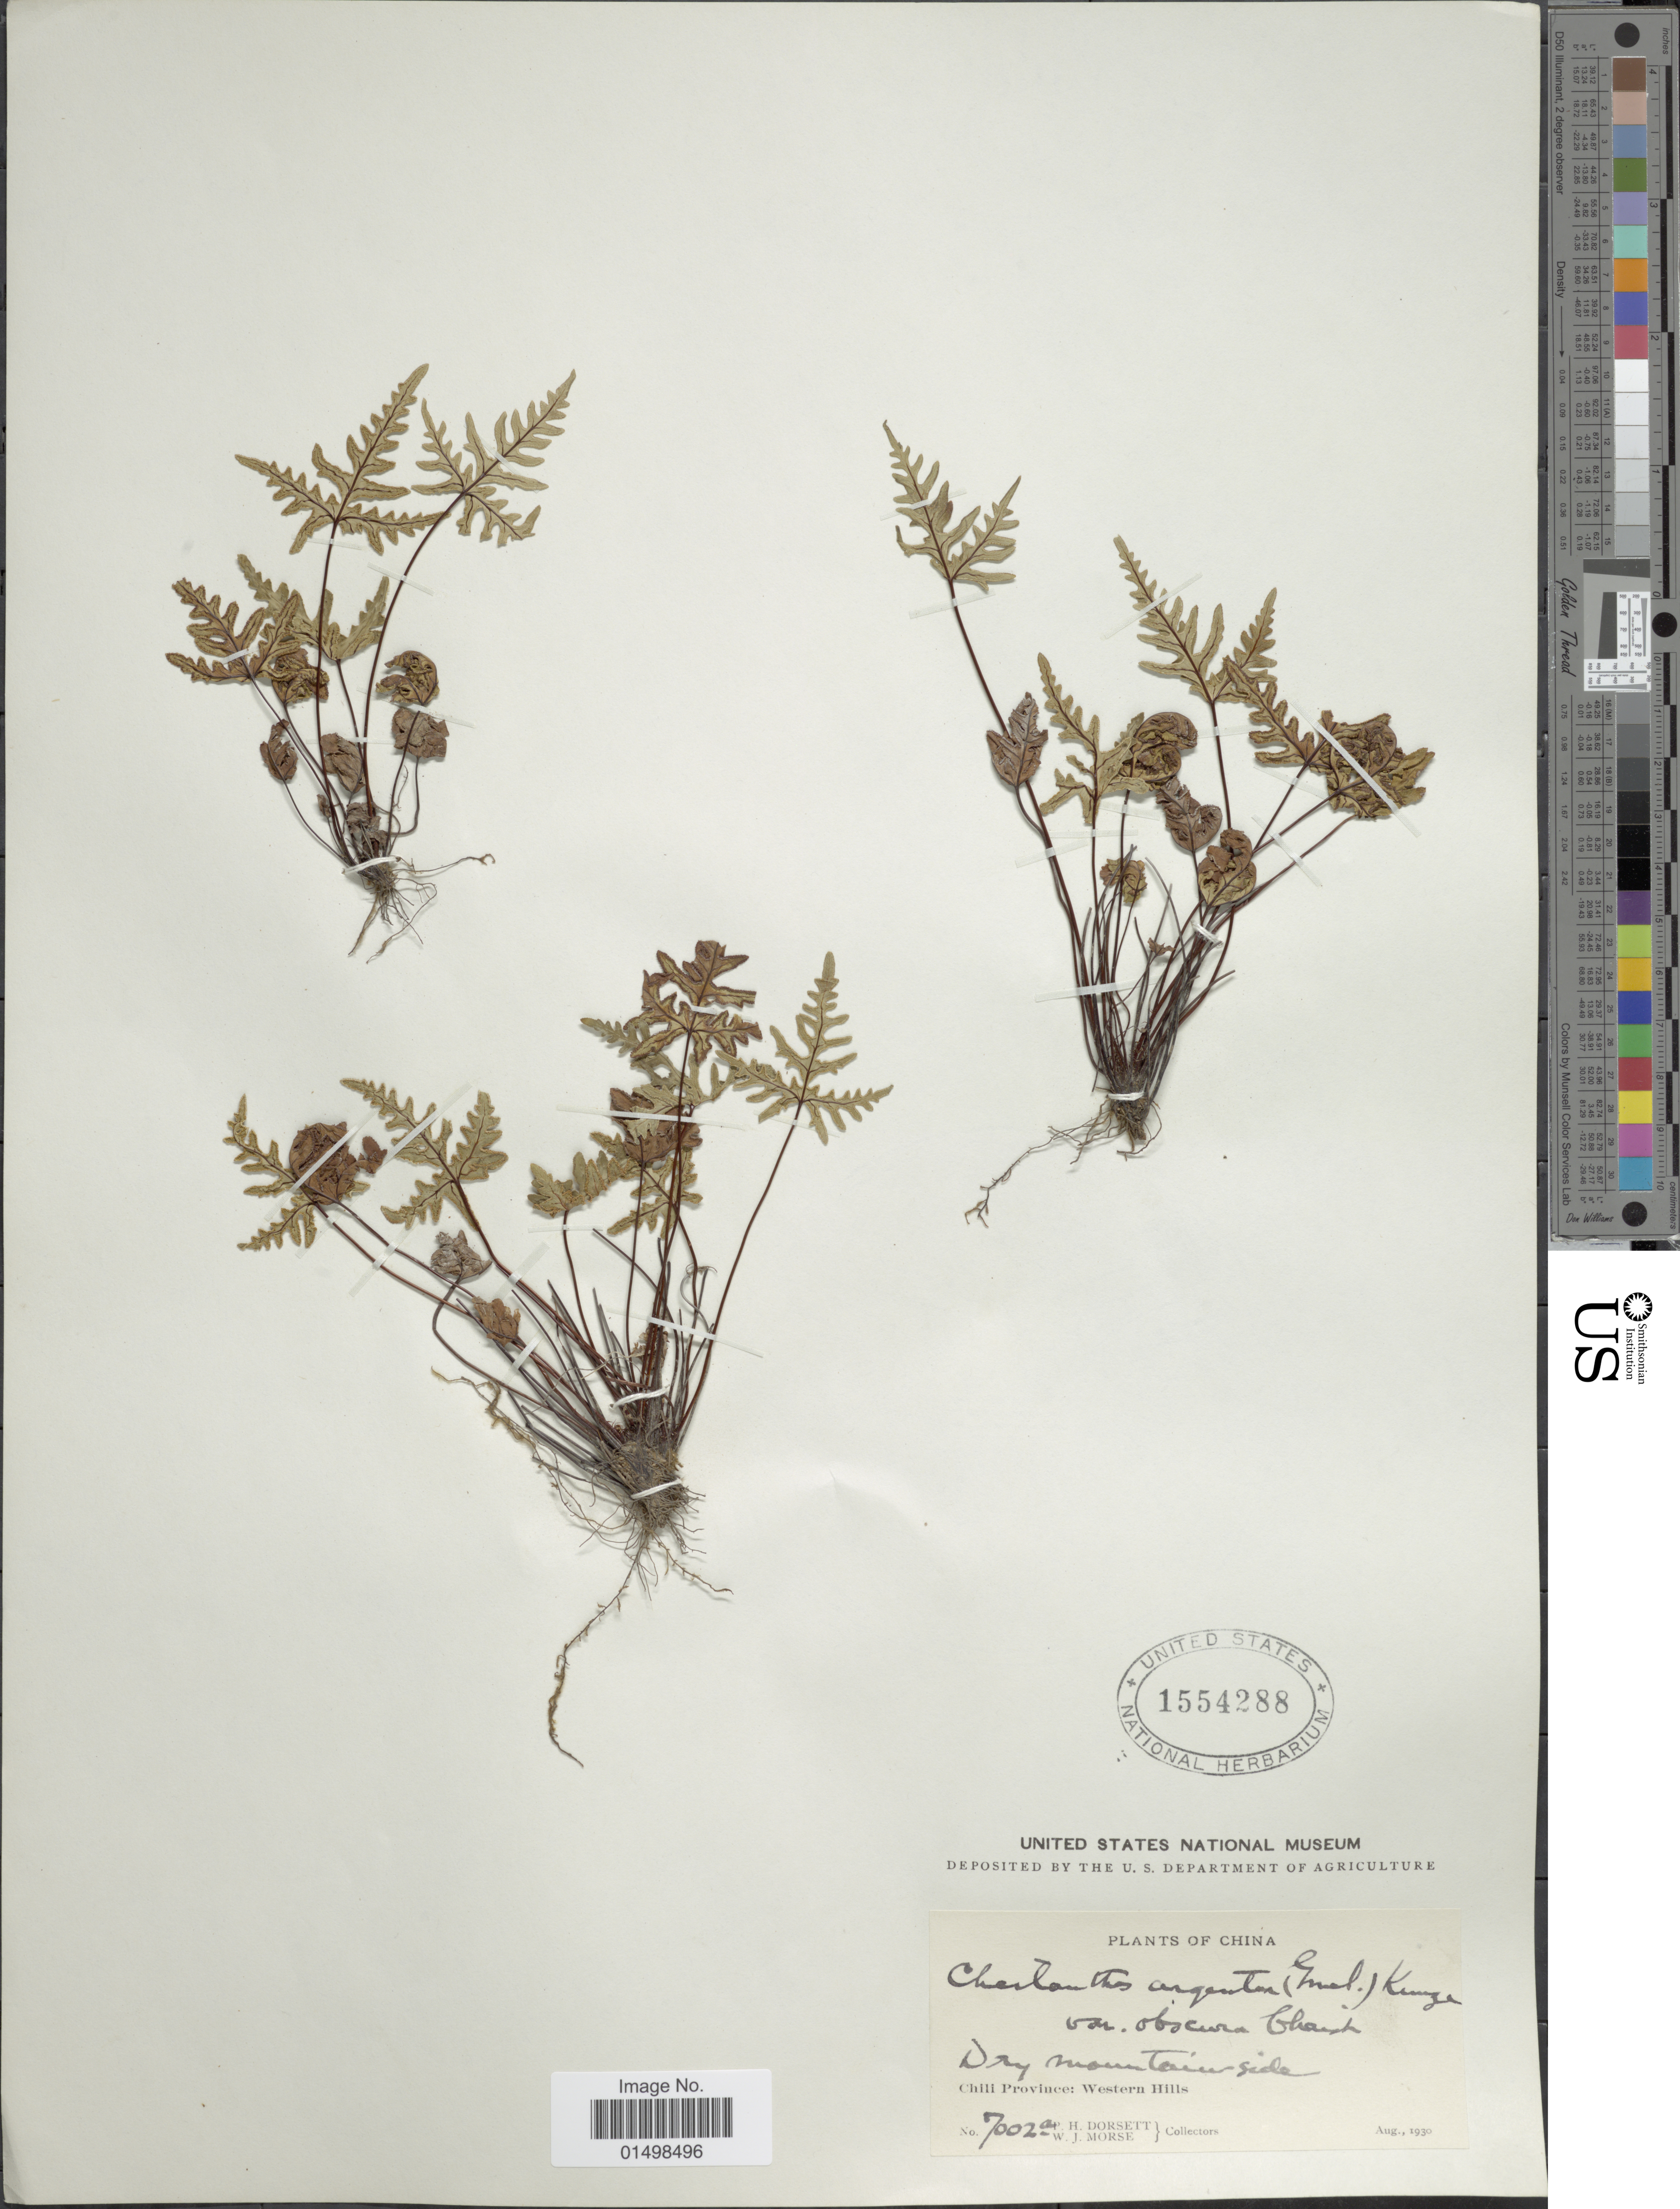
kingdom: Plantae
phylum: Tracheophyta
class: Polypodiopsida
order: Polypodiales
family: Pteridaceae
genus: Aleuritopteris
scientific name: Aleuritopteris argentea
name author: (S.G. Gmel.) Fée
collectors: P. H. Dorsett & W. J. Morse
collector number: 7002a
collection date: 1930-08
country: China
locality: Plants of China, Chili Province: Western Hills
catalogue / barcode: US 1554288